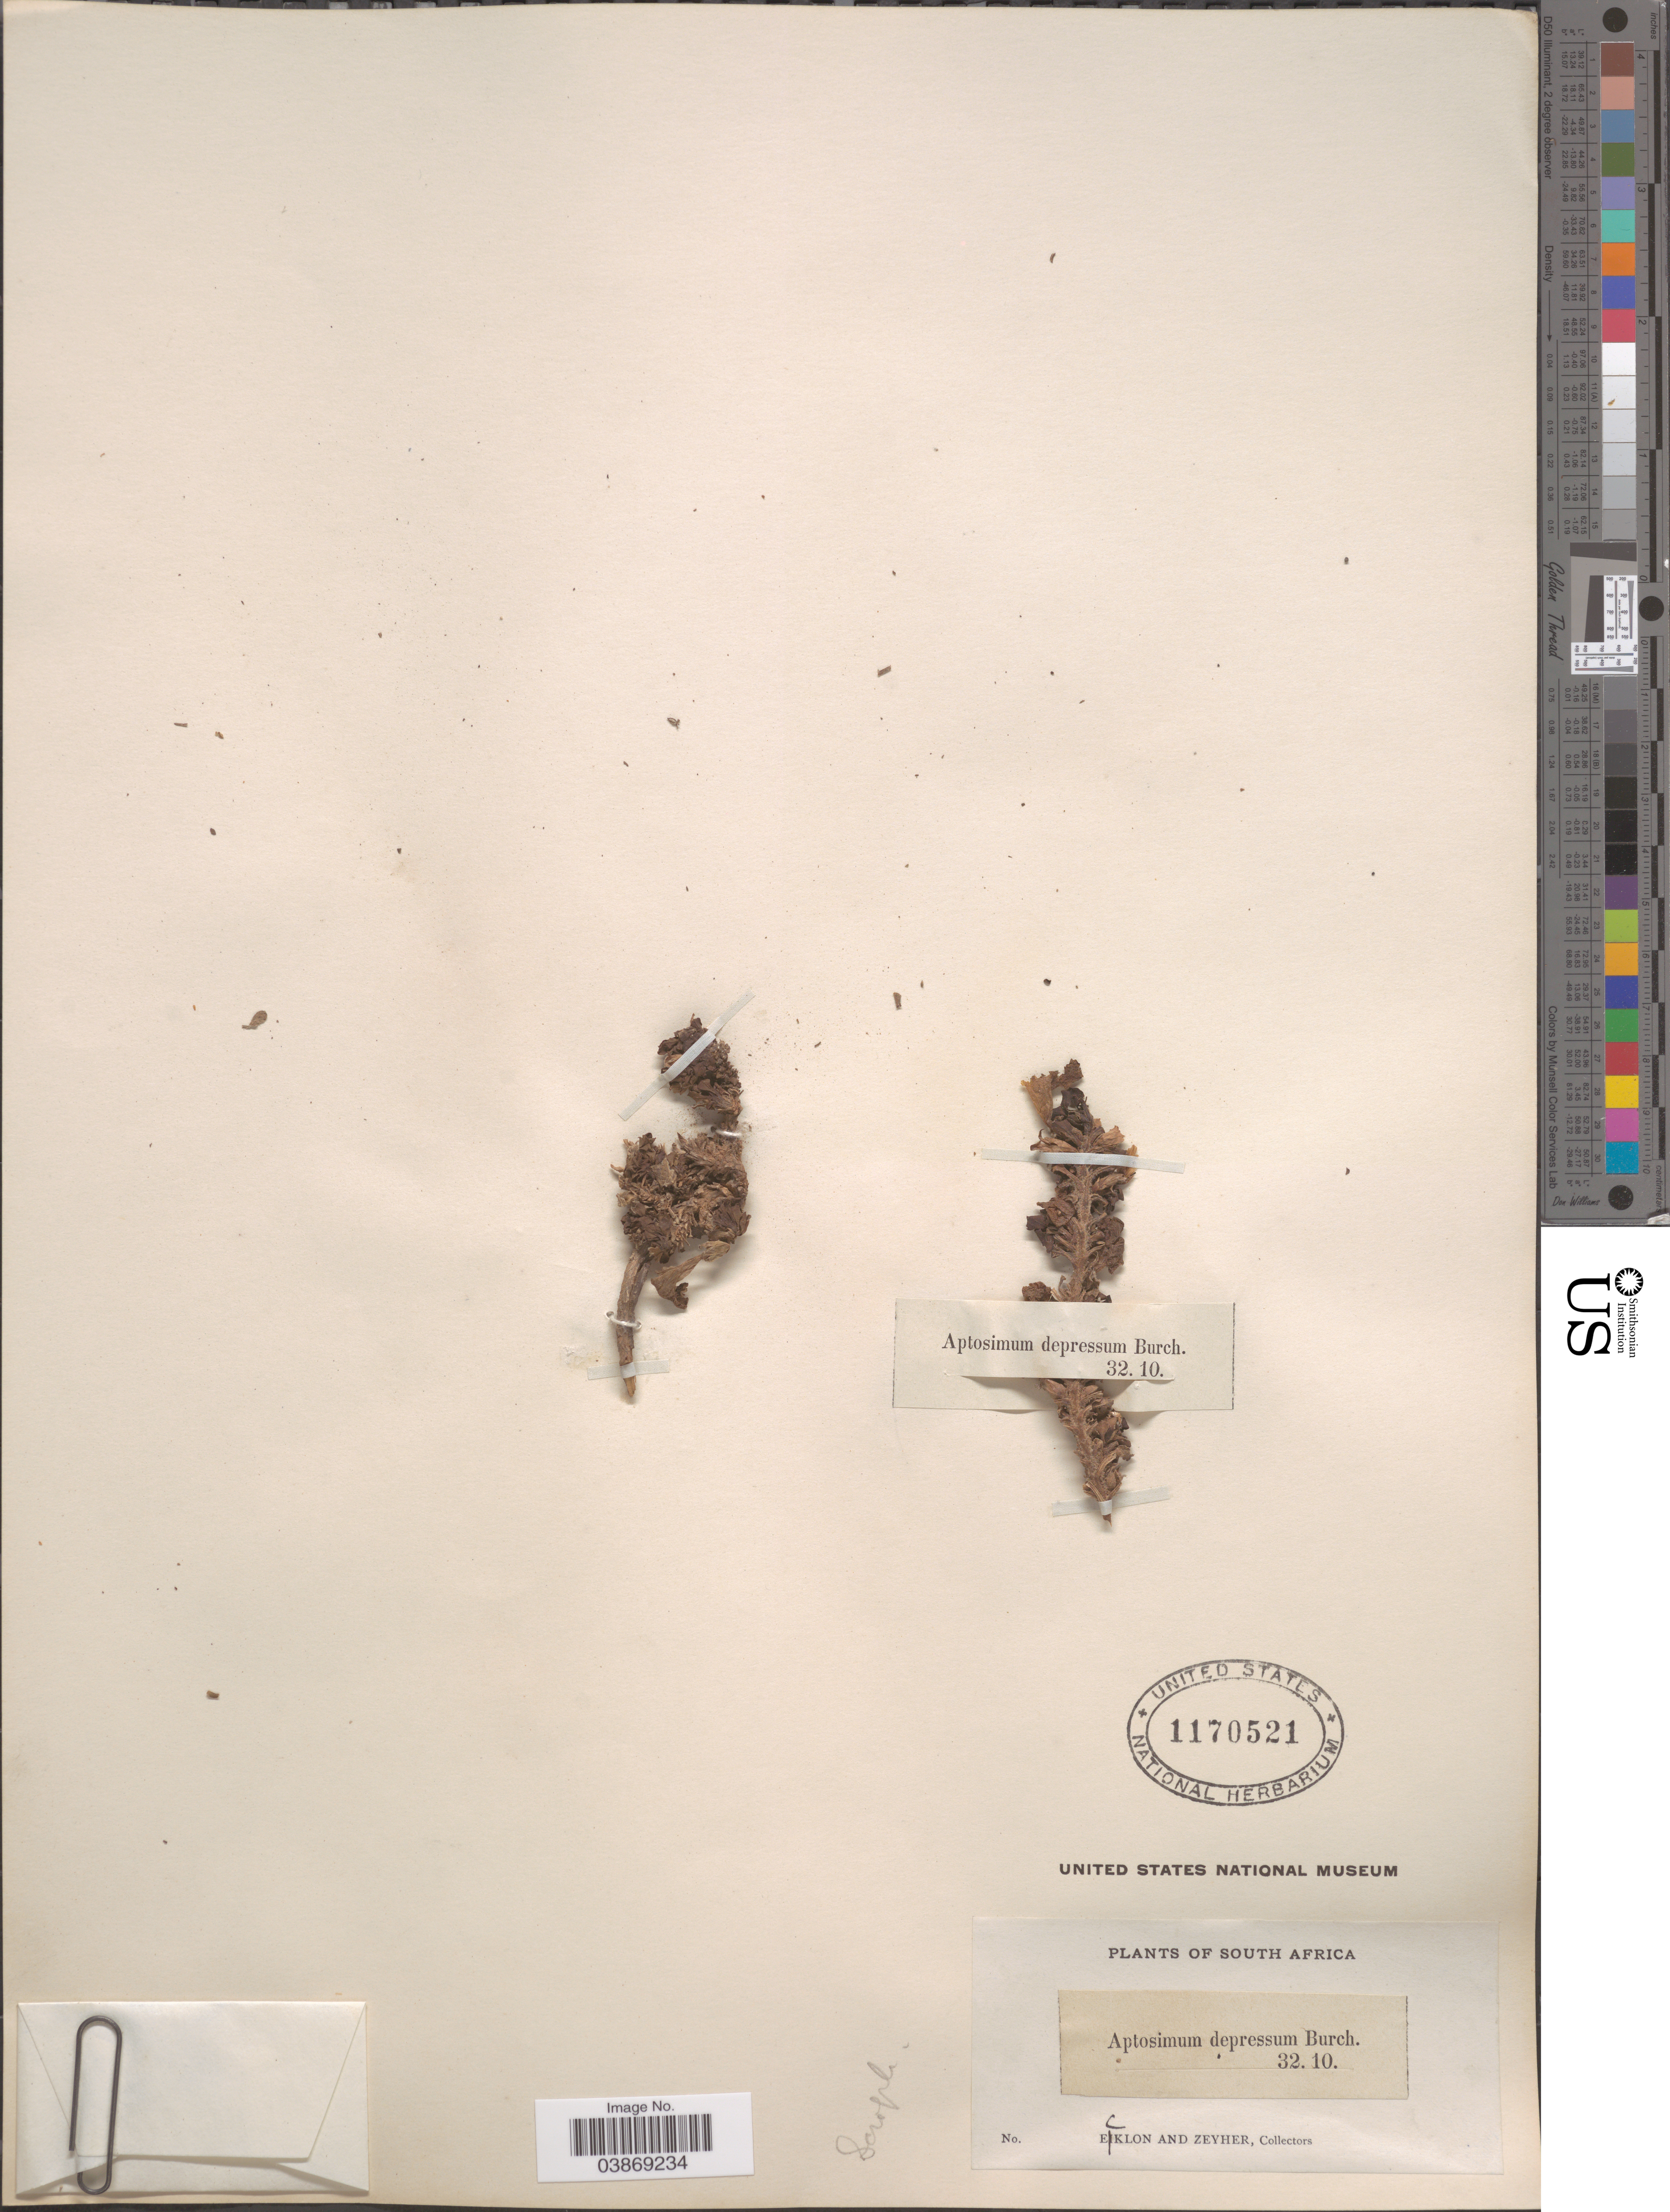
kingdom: Plantae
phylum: Tracheophyta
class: Magnoliopsida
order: Lamiales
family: Scrophulariaceae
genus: Aptosimum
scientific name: Aptosimum depressum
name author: Burch. ex Benth.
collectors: -. Ecklon & -. Zeyher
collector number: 32.10?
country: South Africa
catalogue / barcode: US 1170521